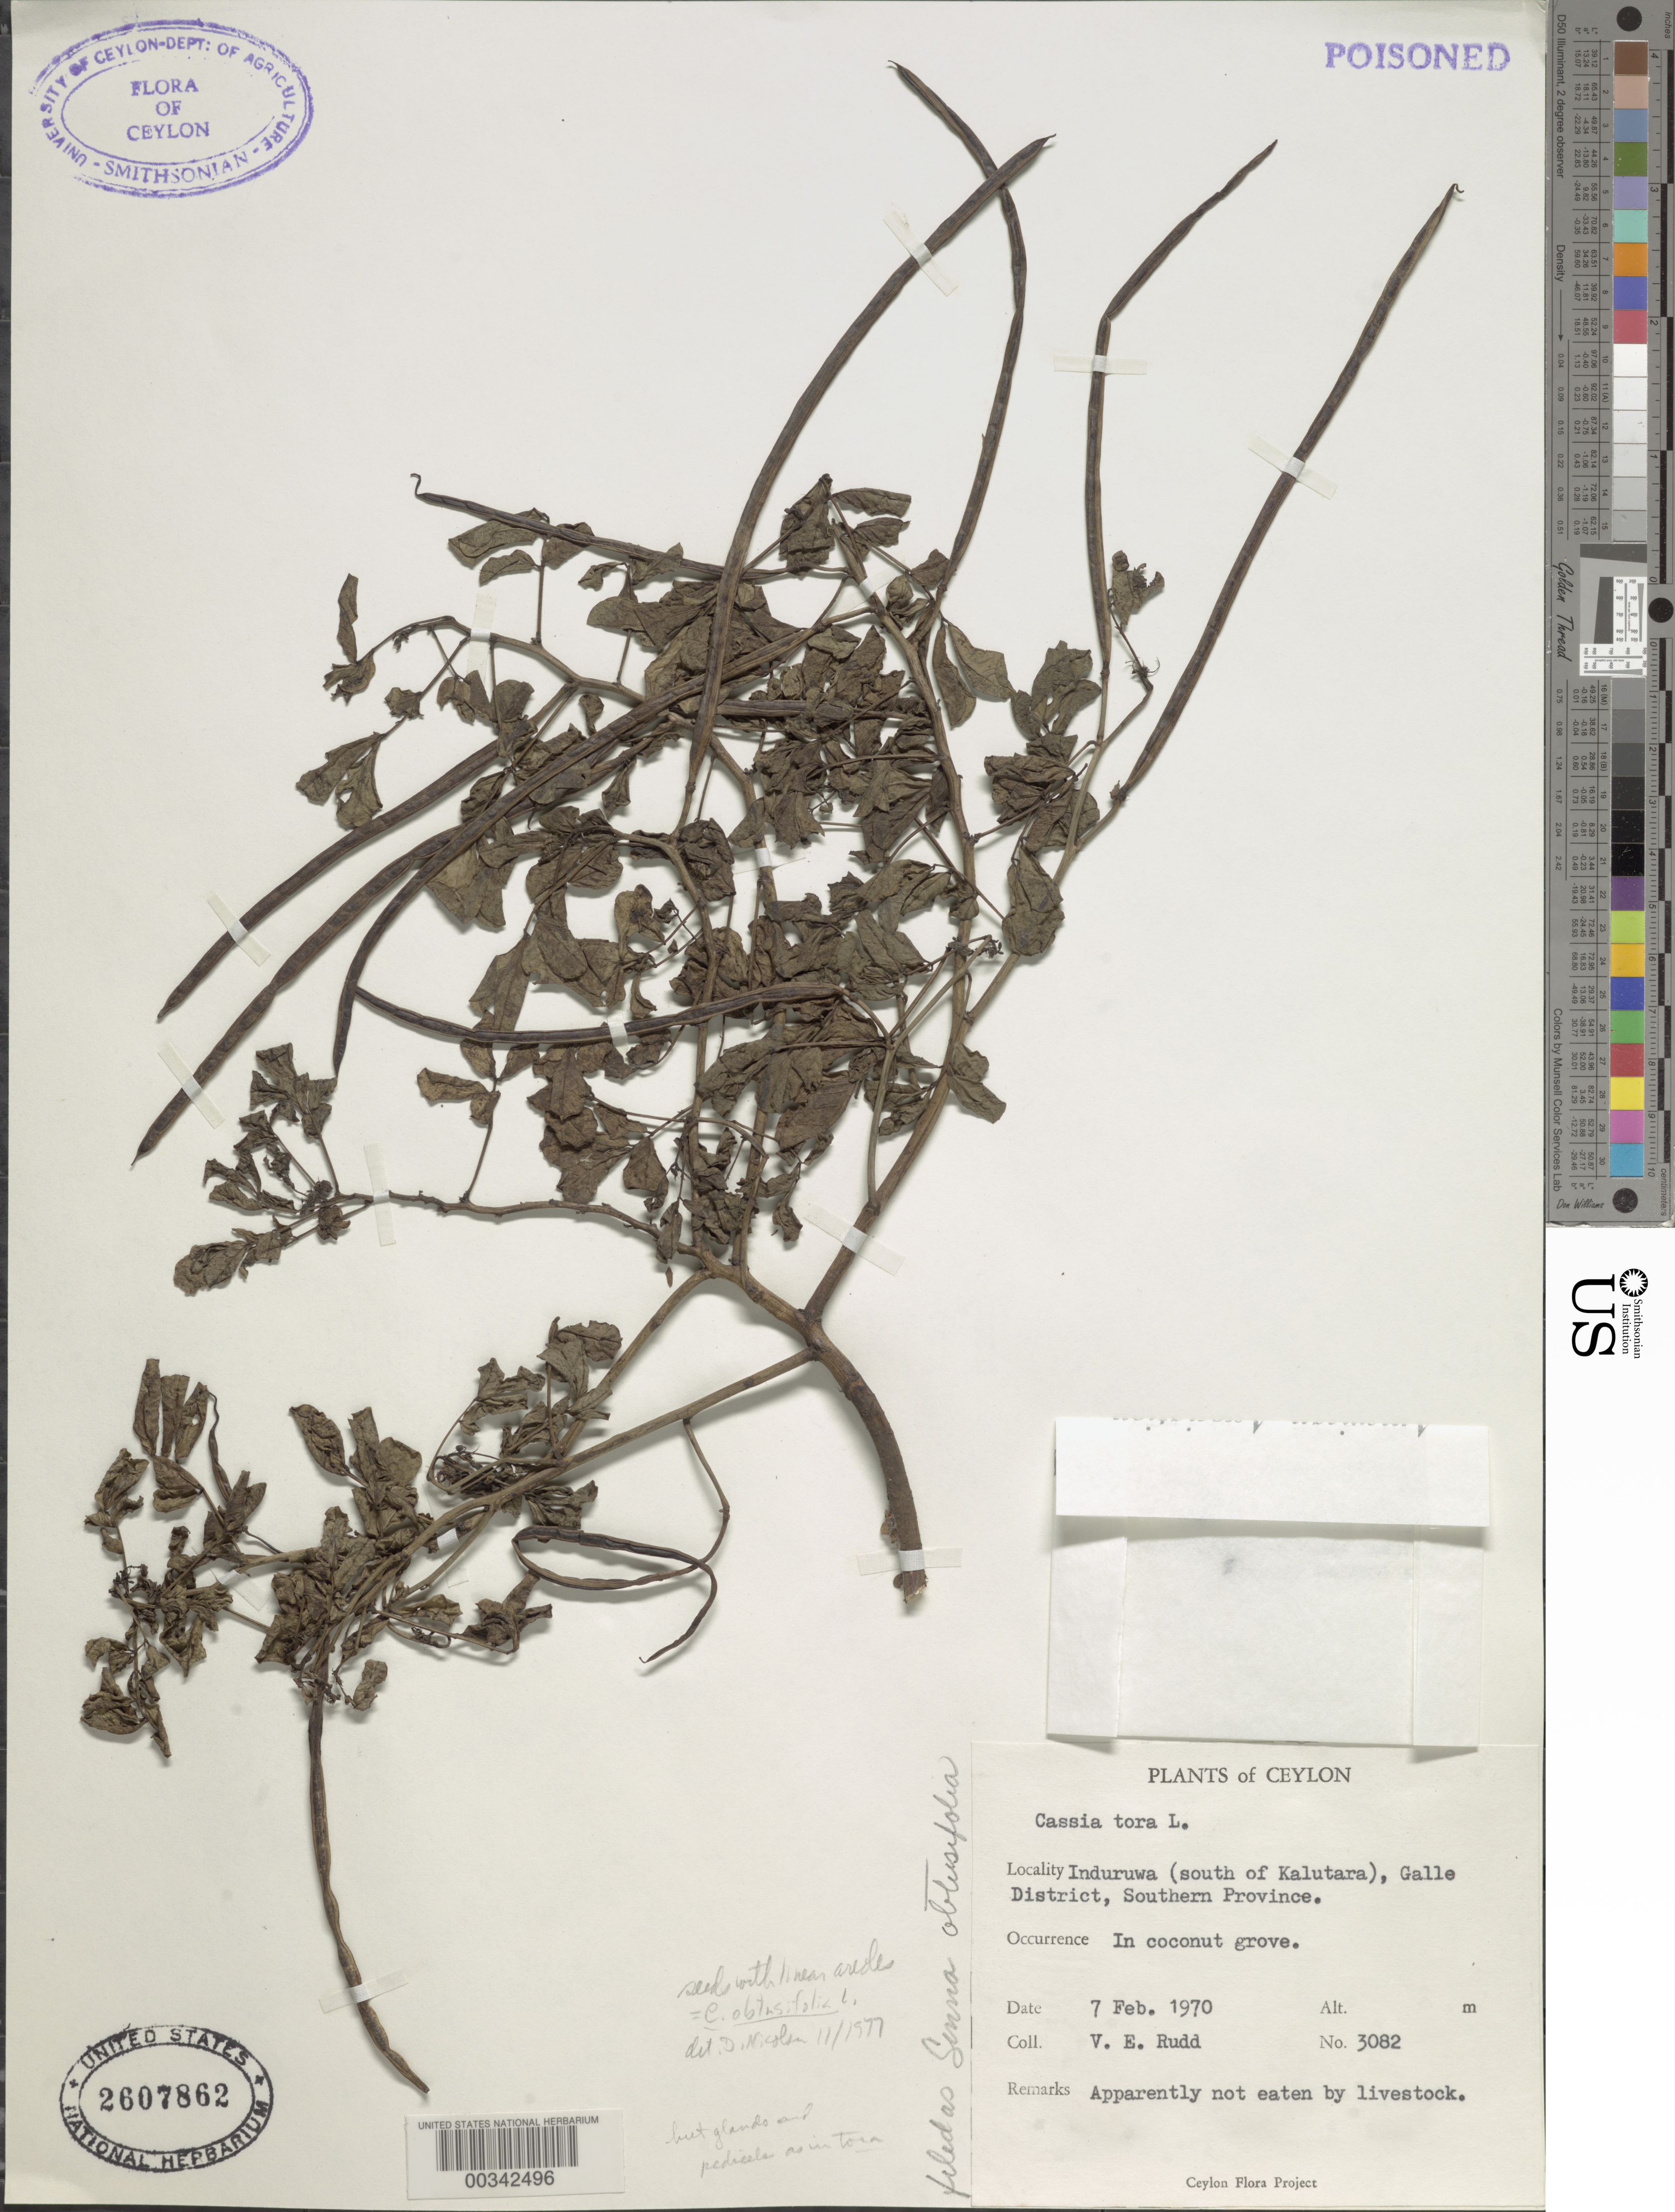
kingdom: Plantae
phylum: Tracheophyta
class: Magnoliopsida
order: Fabales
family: Fabaceae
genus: Senna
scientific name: Senna obtusifolia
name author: (L.) H.S. Irwin & Barneby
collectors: V. E. Rudd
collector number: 3082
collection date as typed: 07 Feb 1970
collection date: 1970-02-07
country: Sri Lanka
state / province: Southern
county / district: Galle Dist.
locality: Induruwa, s of kalutara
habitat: In coconut grove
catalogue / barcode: US 2607862